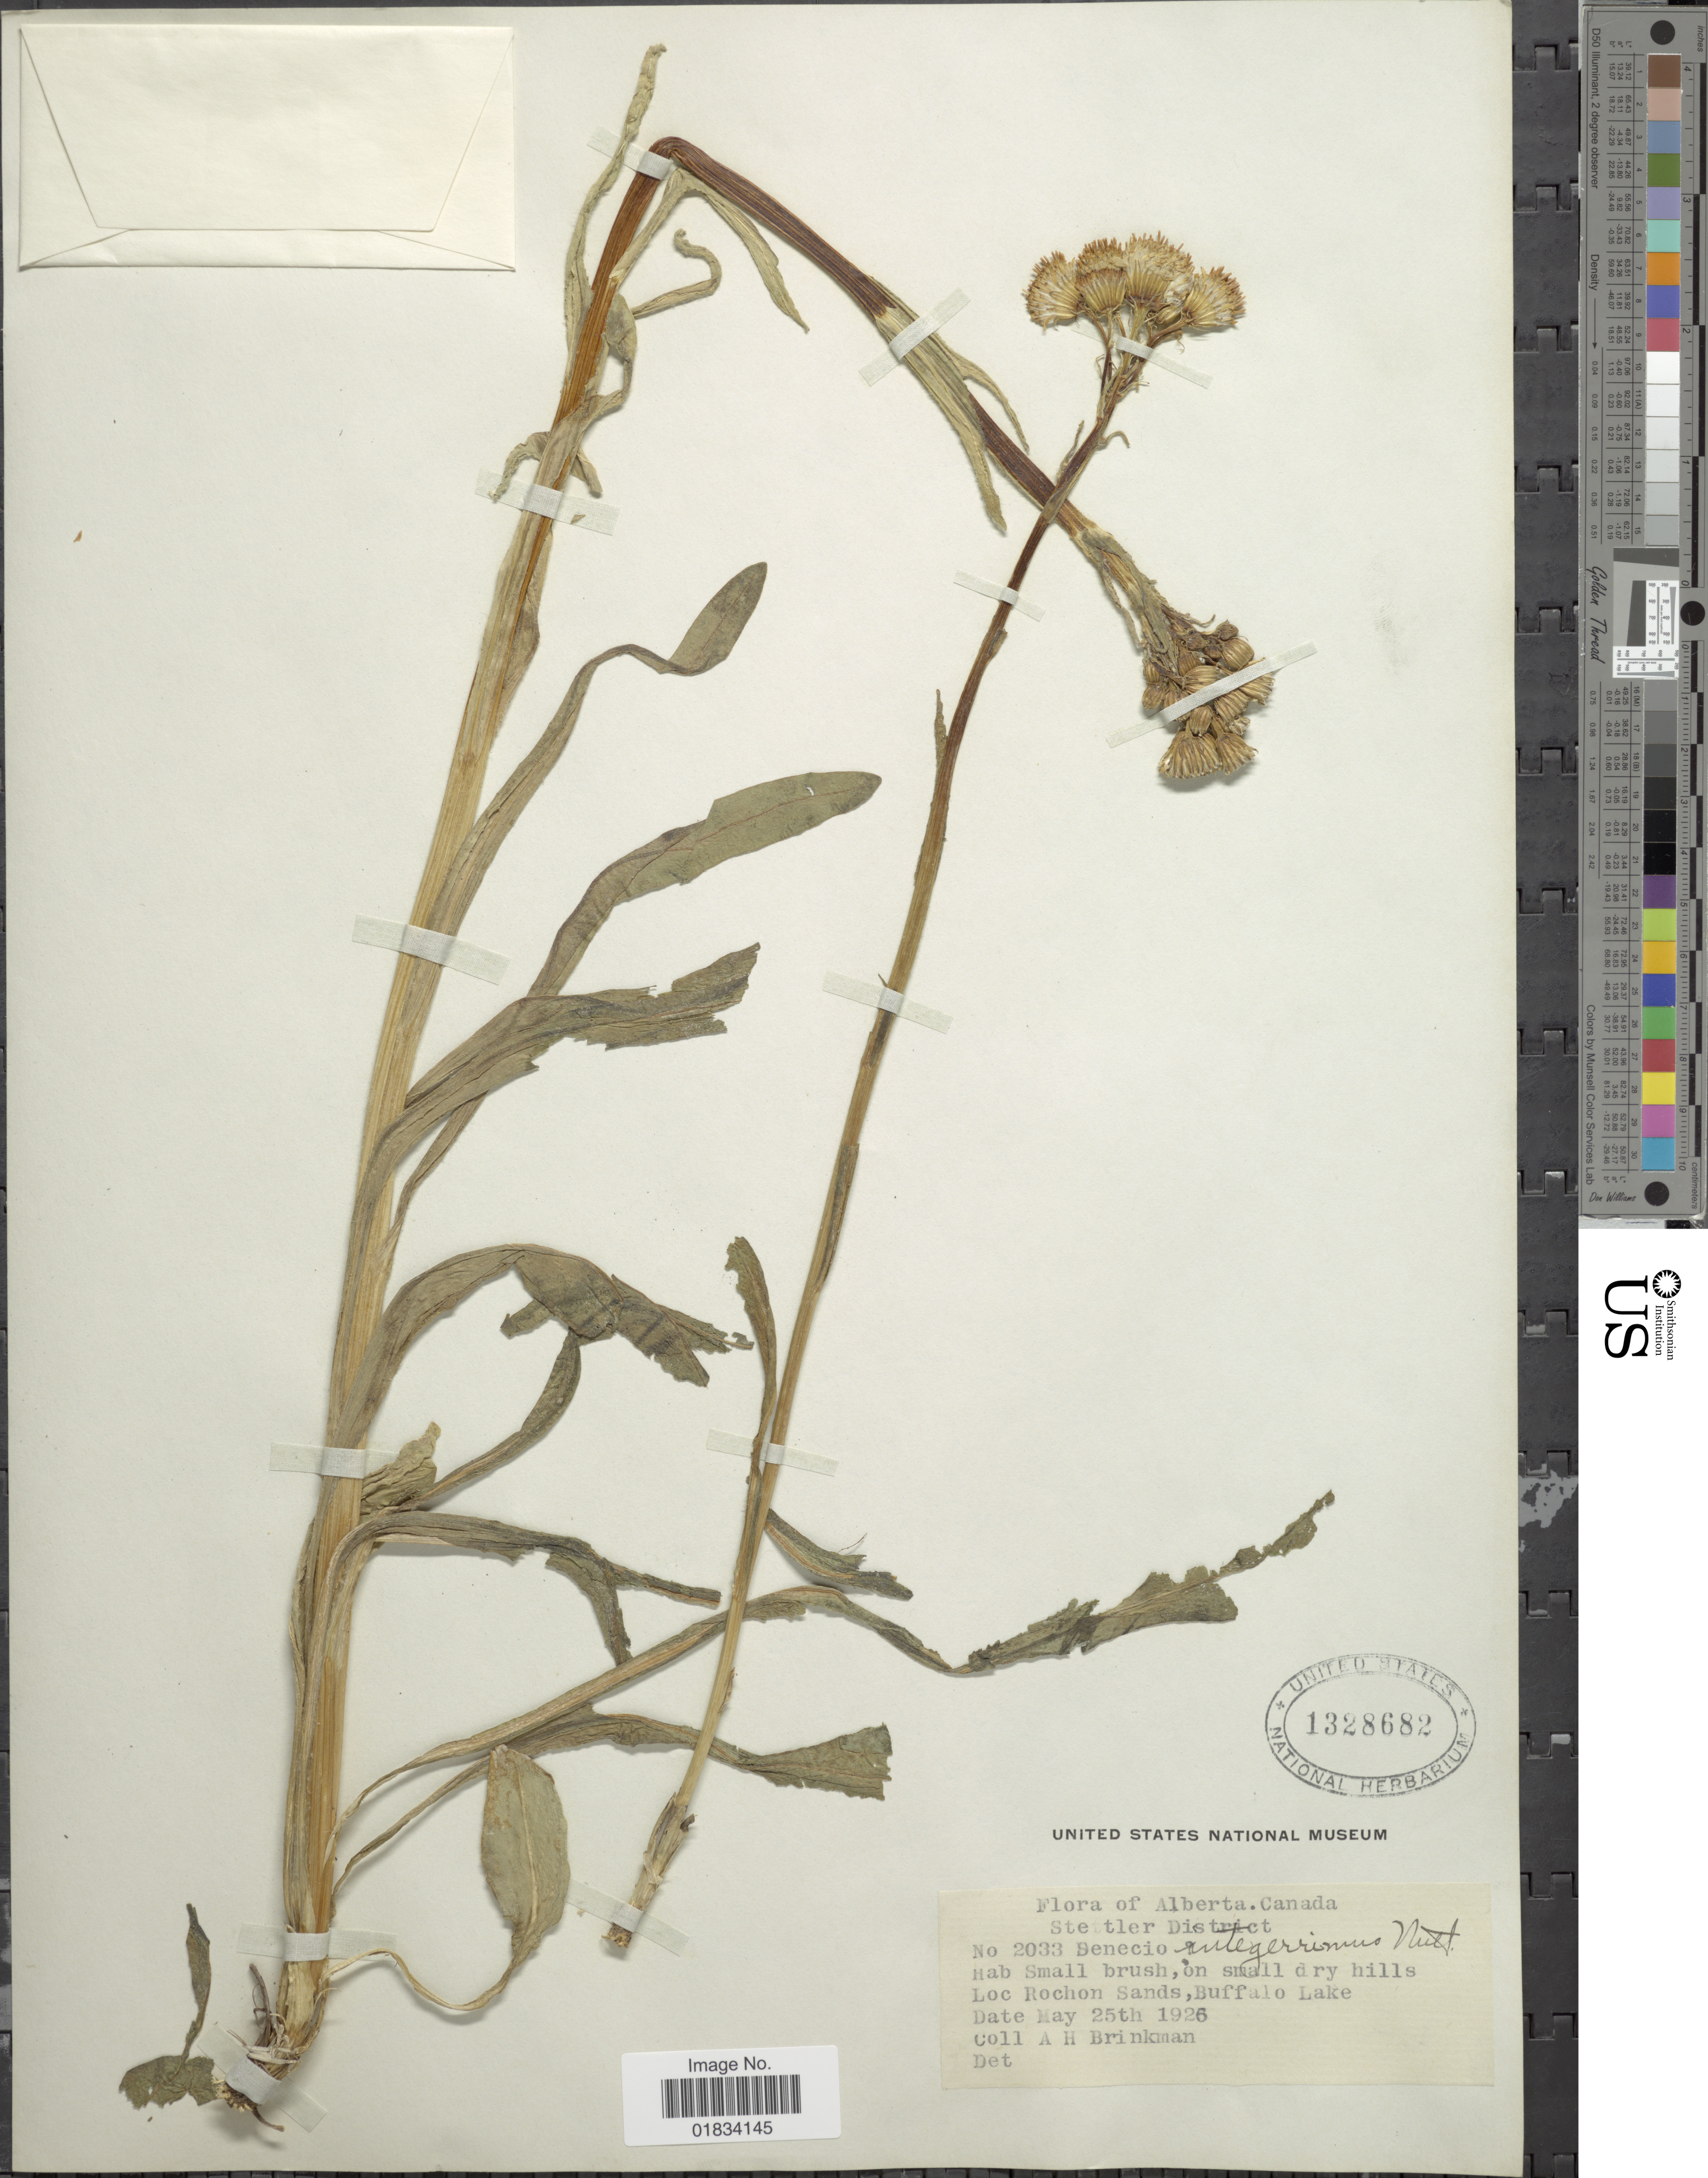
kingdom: Plantae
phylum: Tracheophyta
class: Magnoliopsida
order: Asterales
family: Asteraceae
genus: Senecio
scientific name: Senecio integerrimus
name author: Nutt.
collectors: A. Brinkman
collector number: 2033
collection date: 1926-05-25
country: Canada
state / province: Alberta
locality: Rochon Sands, Buffalo Lake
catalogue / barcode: US 1328682